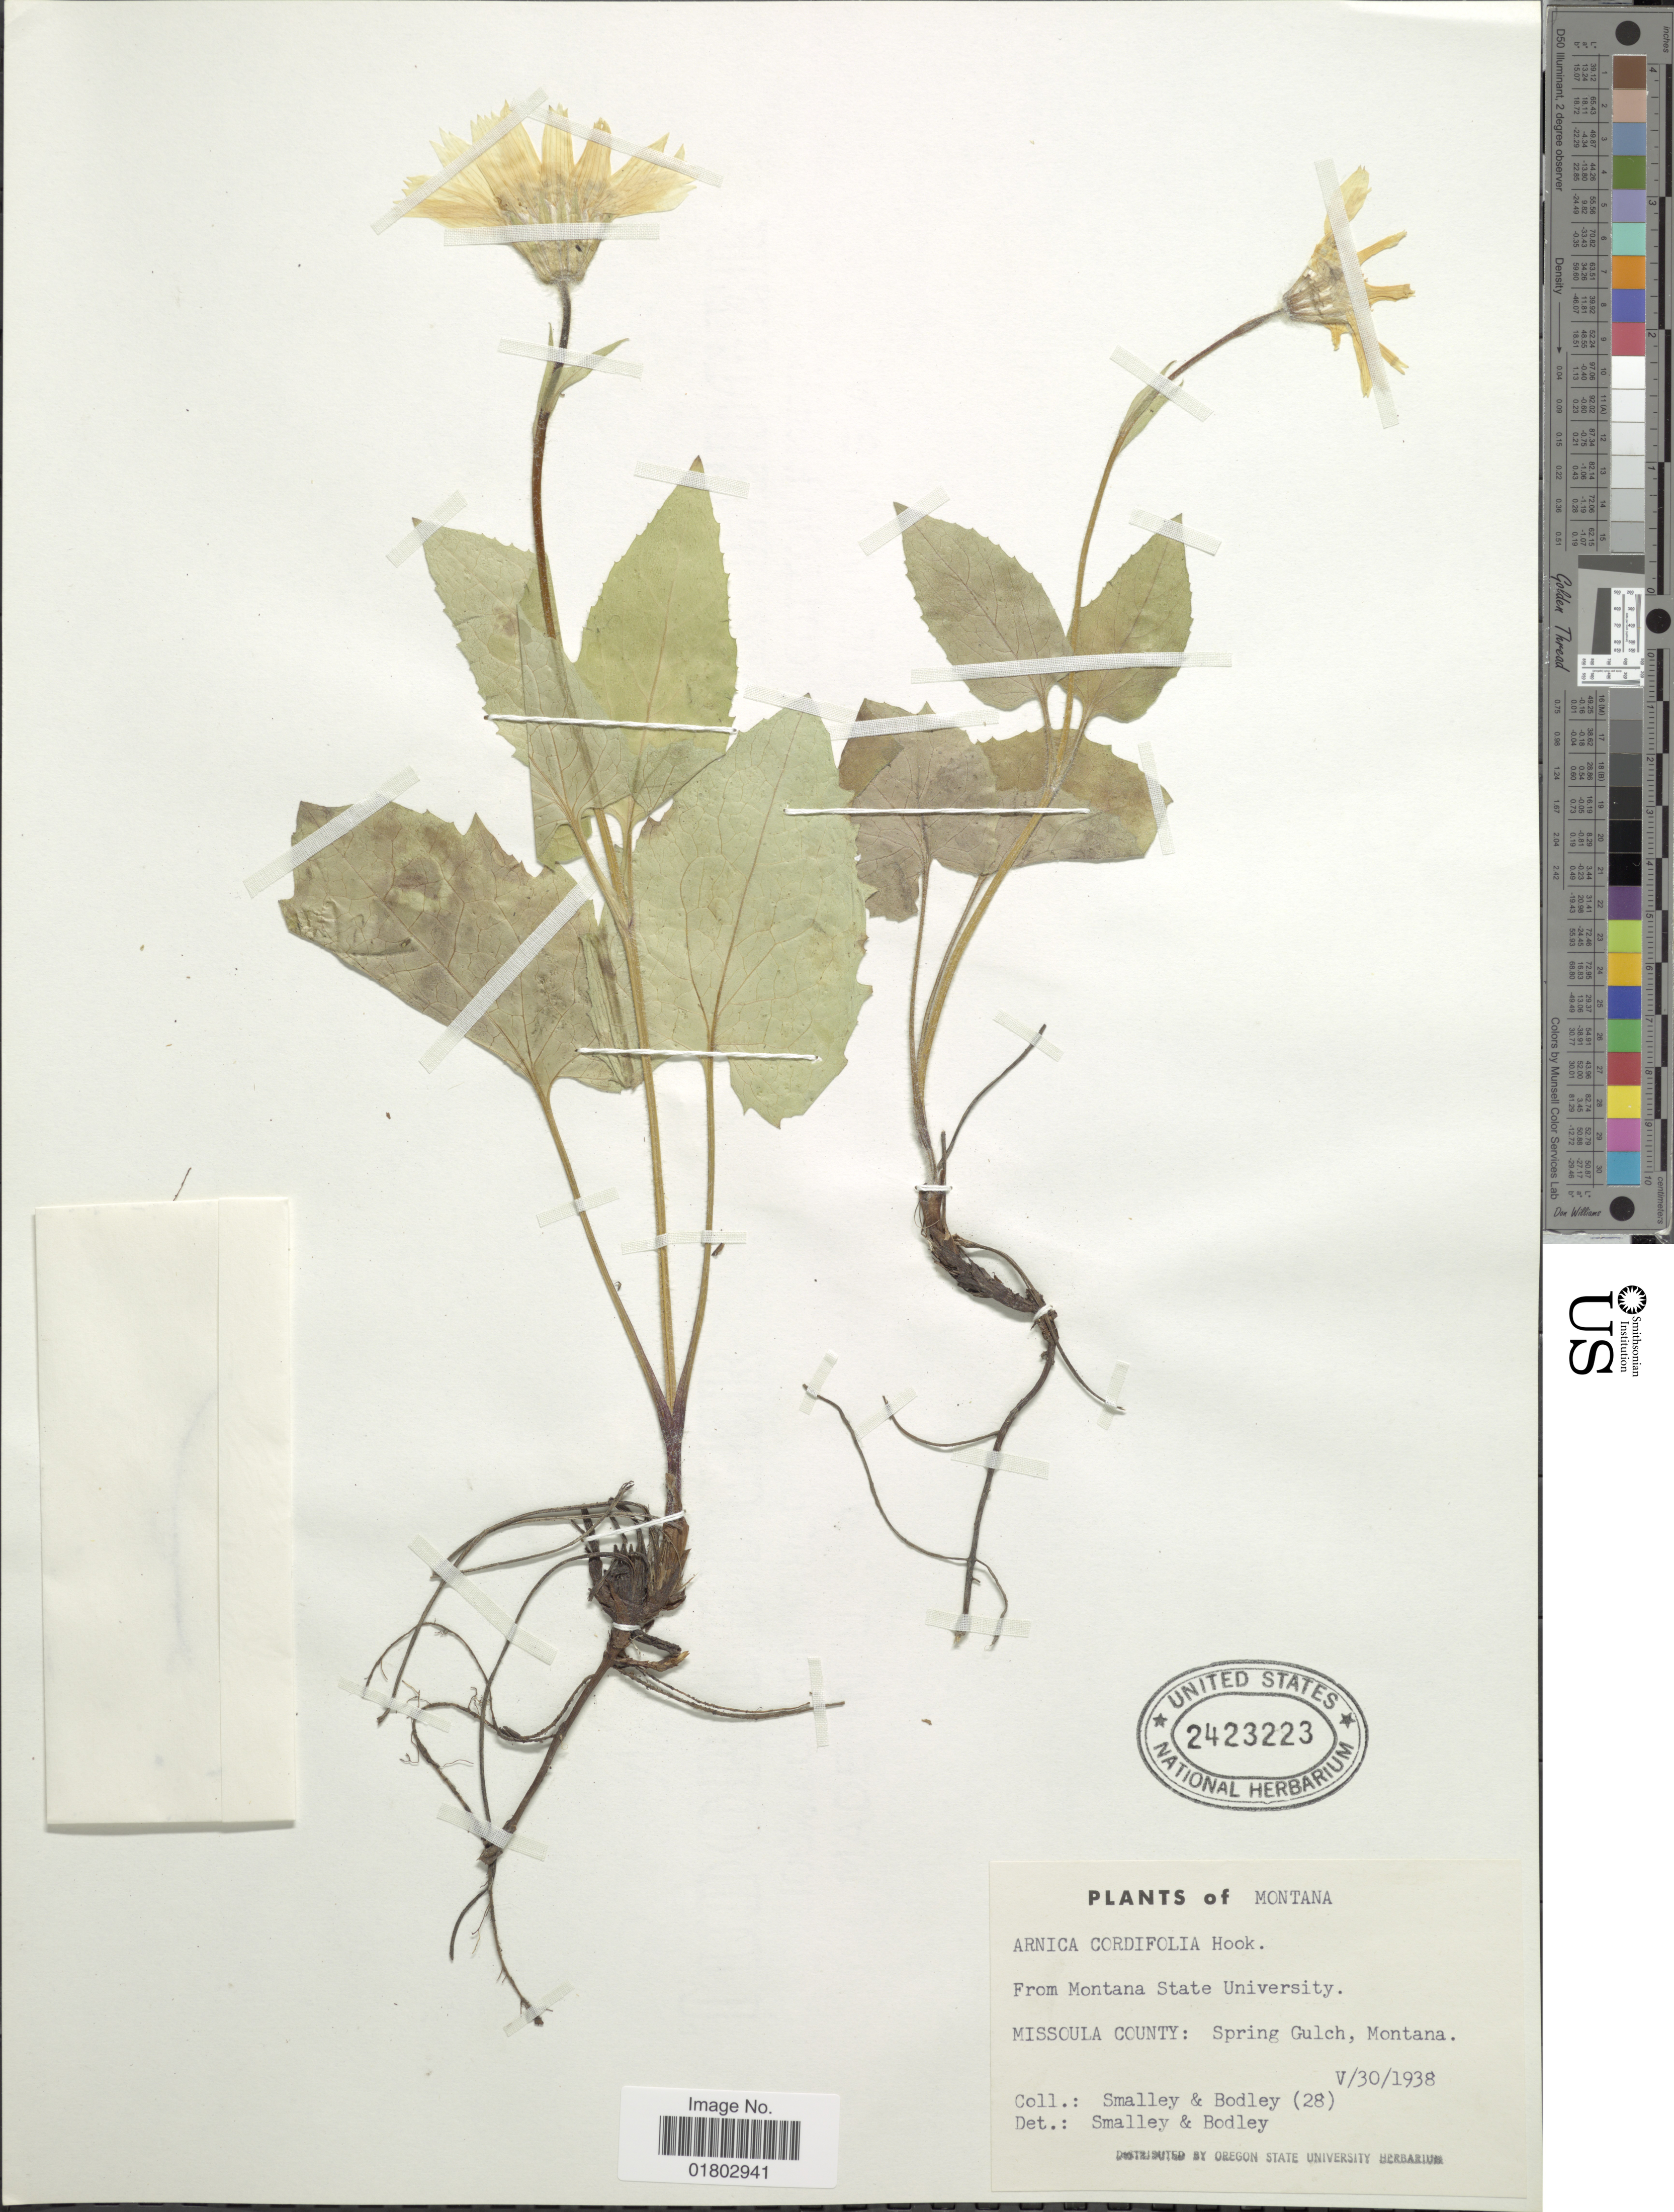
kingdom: Plantae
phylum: Tracheophyta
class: Magnoliopsida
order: Asterales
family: Asteraceae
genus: Arnica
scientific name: Arnica cordifolia subsp. genuina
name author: Maguire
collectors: Smalley, A. & E. Bodley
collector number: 28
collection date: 1938-05-30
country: United States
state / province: Montana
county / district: Missoula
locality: Spring Gulch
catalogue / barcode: US 2423223